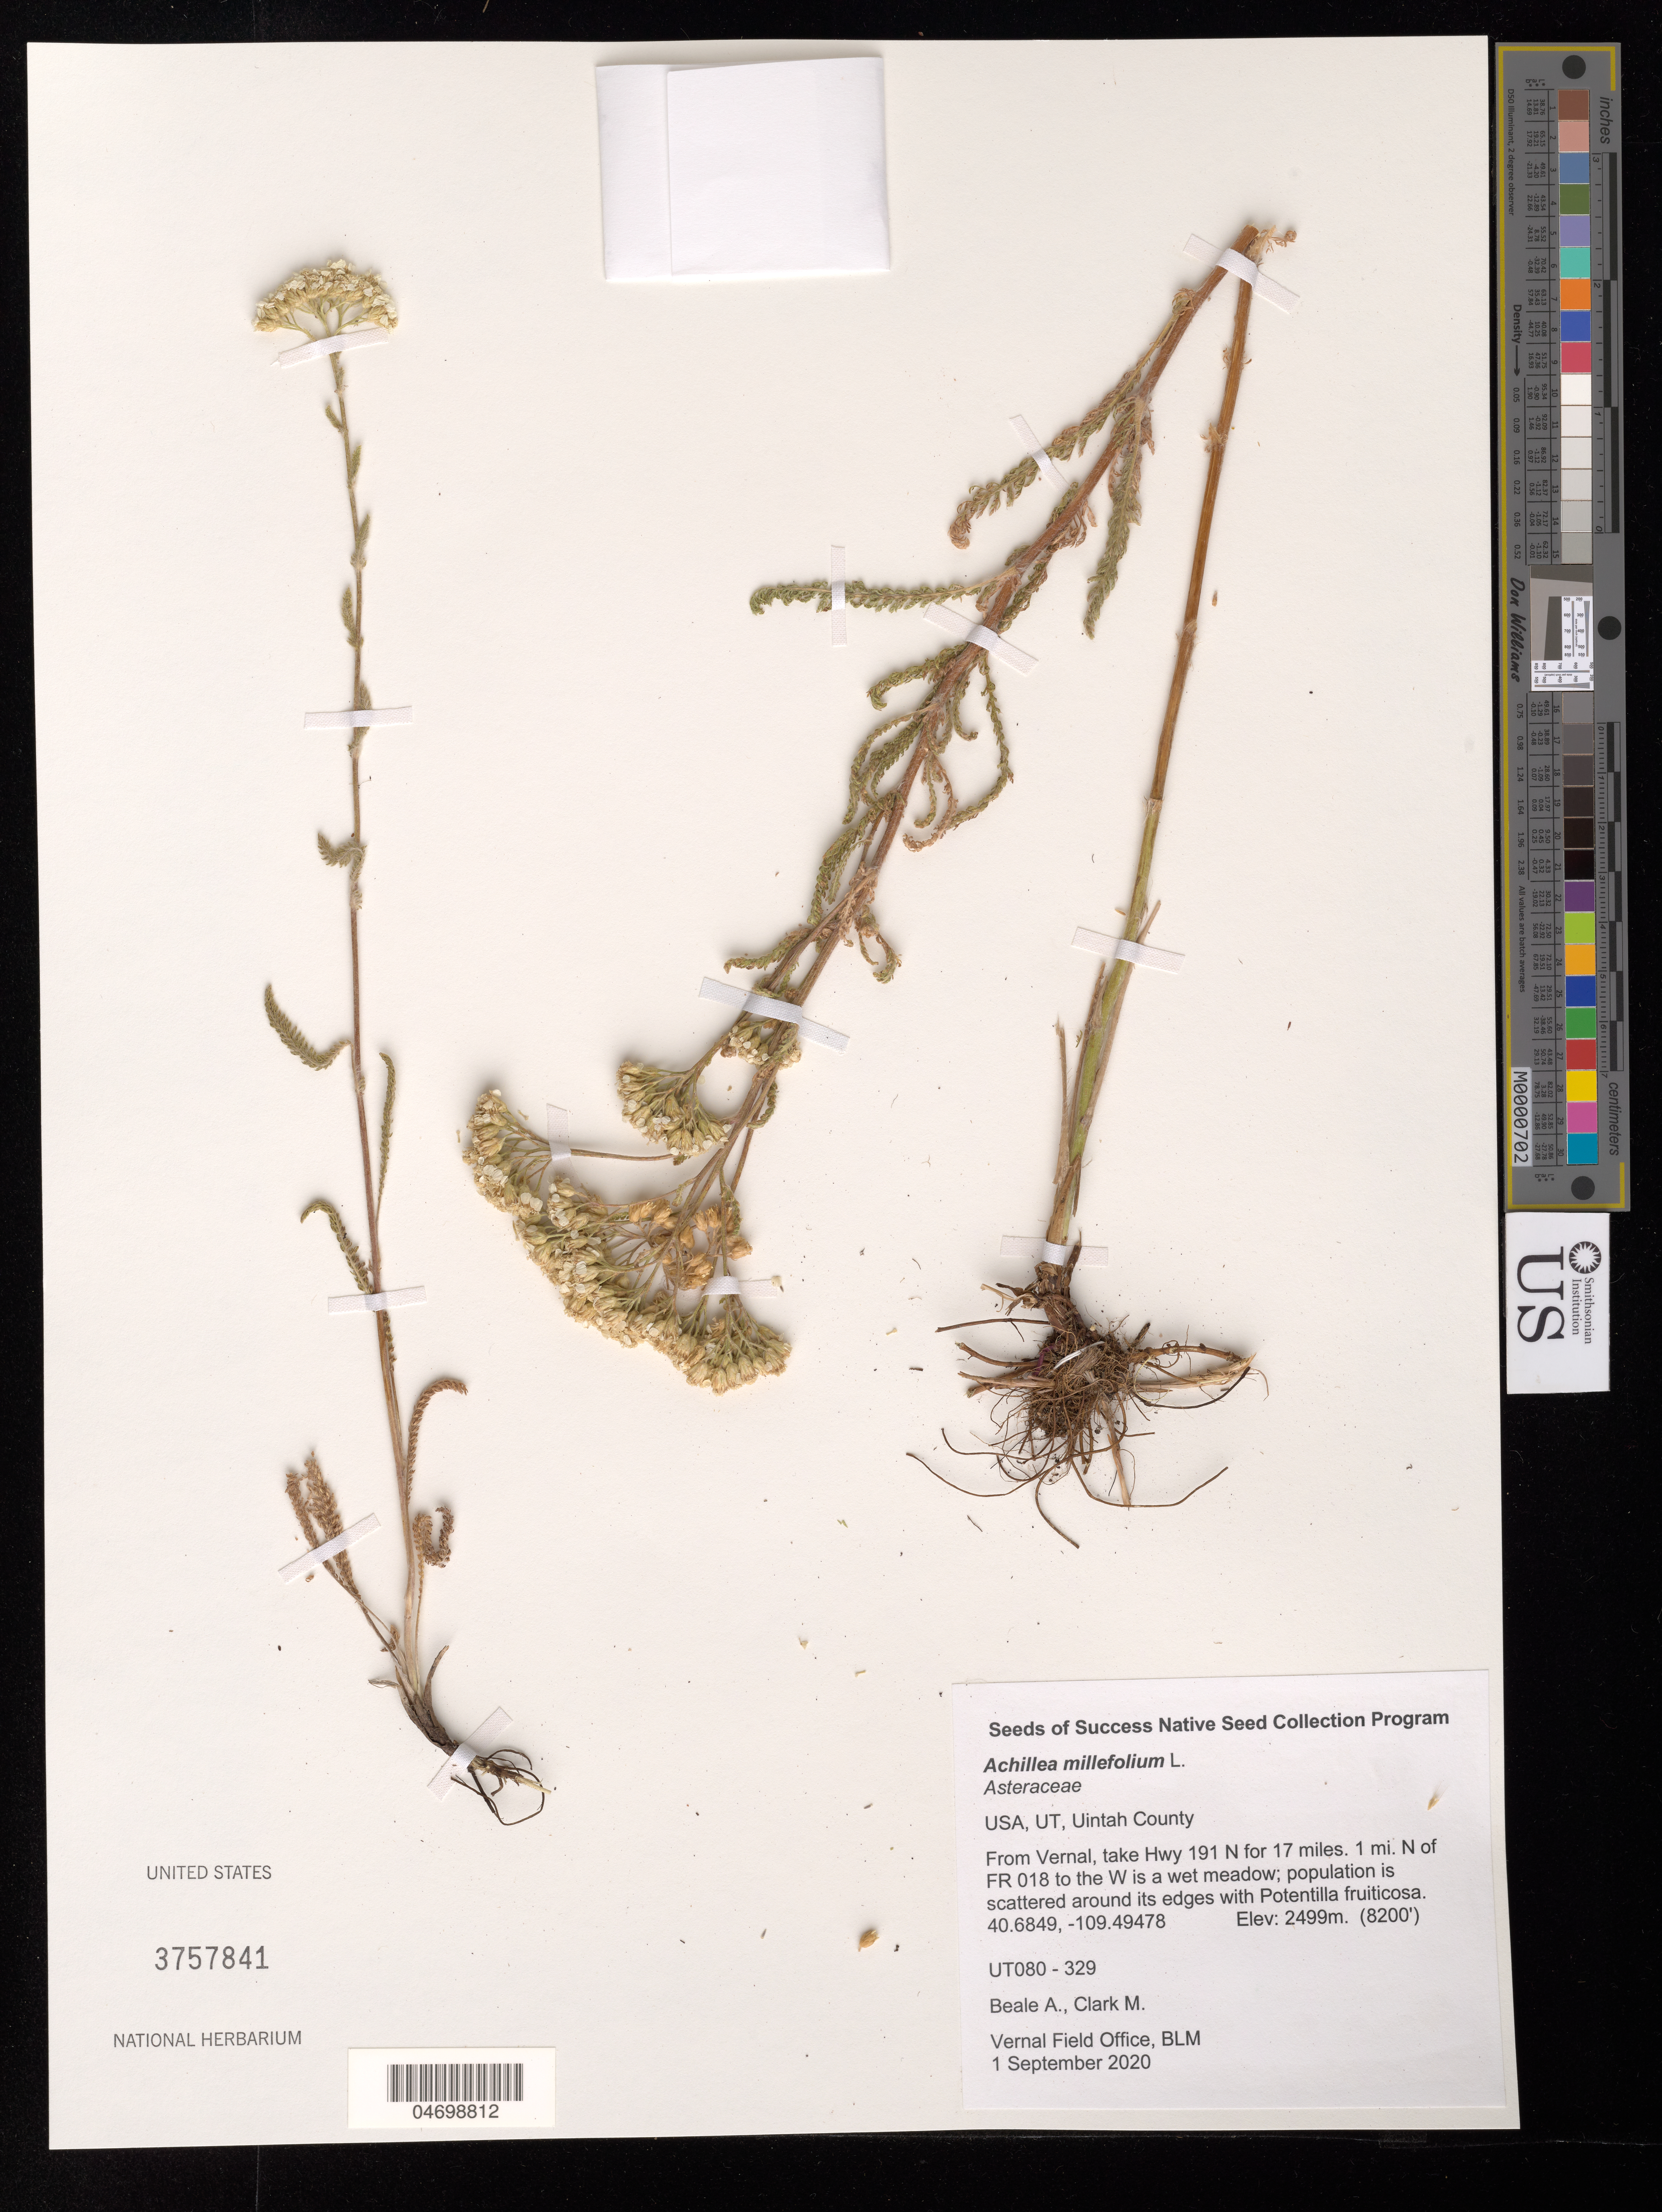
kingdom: Plantae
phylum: Tracheophyta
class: Magnoliopsida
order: Asterales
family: Asteraceae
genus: Achillea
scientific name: Achillea millefolium 'Fire King'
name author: L.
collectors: A. Beale & M. Clark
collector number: UT080-329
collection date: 2020-09-01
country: United States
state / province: Utah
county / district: Uintah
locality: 1 mi. N of FR 018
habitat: Edges of a wet meadow. With Potentilla fruiticosa.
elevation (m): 2499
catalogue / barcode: US 3757841